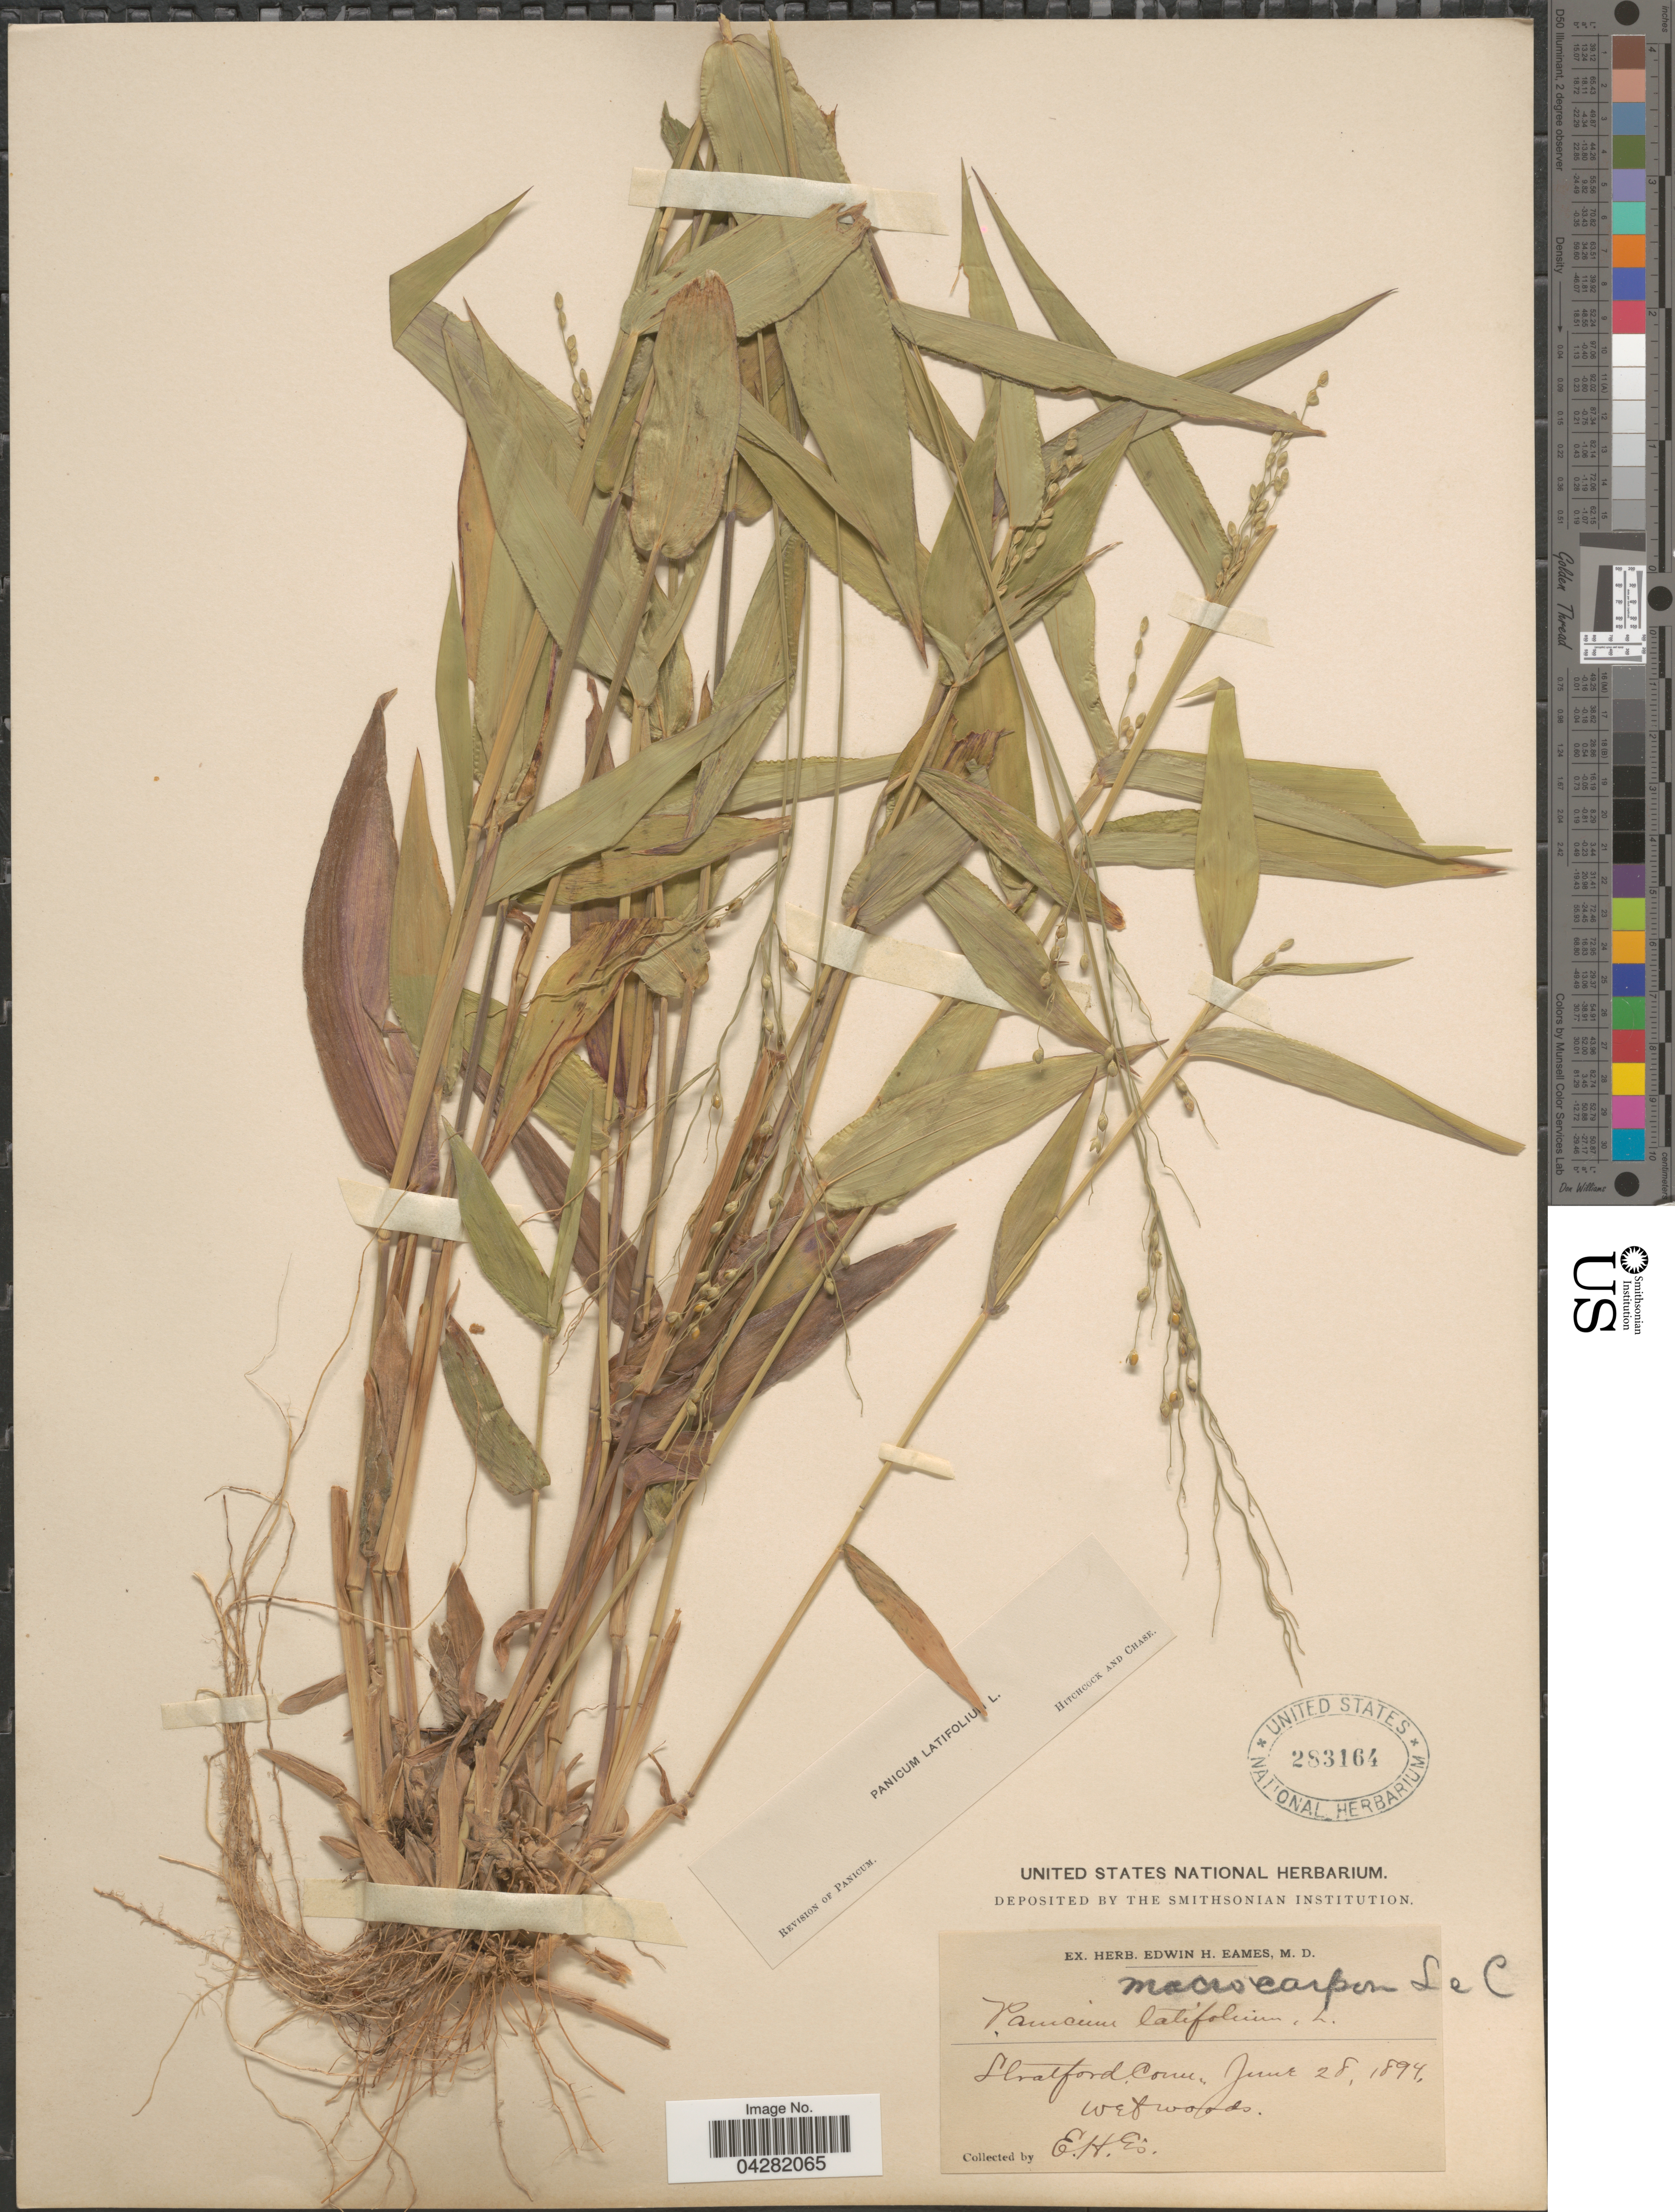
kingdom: Plantae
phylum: Tracheophyta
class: Liliopsida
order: Poales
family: Poaceae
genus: Dichanthelium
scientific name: Dichanthelium latifolium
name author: (L.) Harvill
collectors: E. H. Eames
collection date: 1894-06-28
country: United States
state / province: Connecticut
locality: Stratford.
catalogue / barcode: US 283164